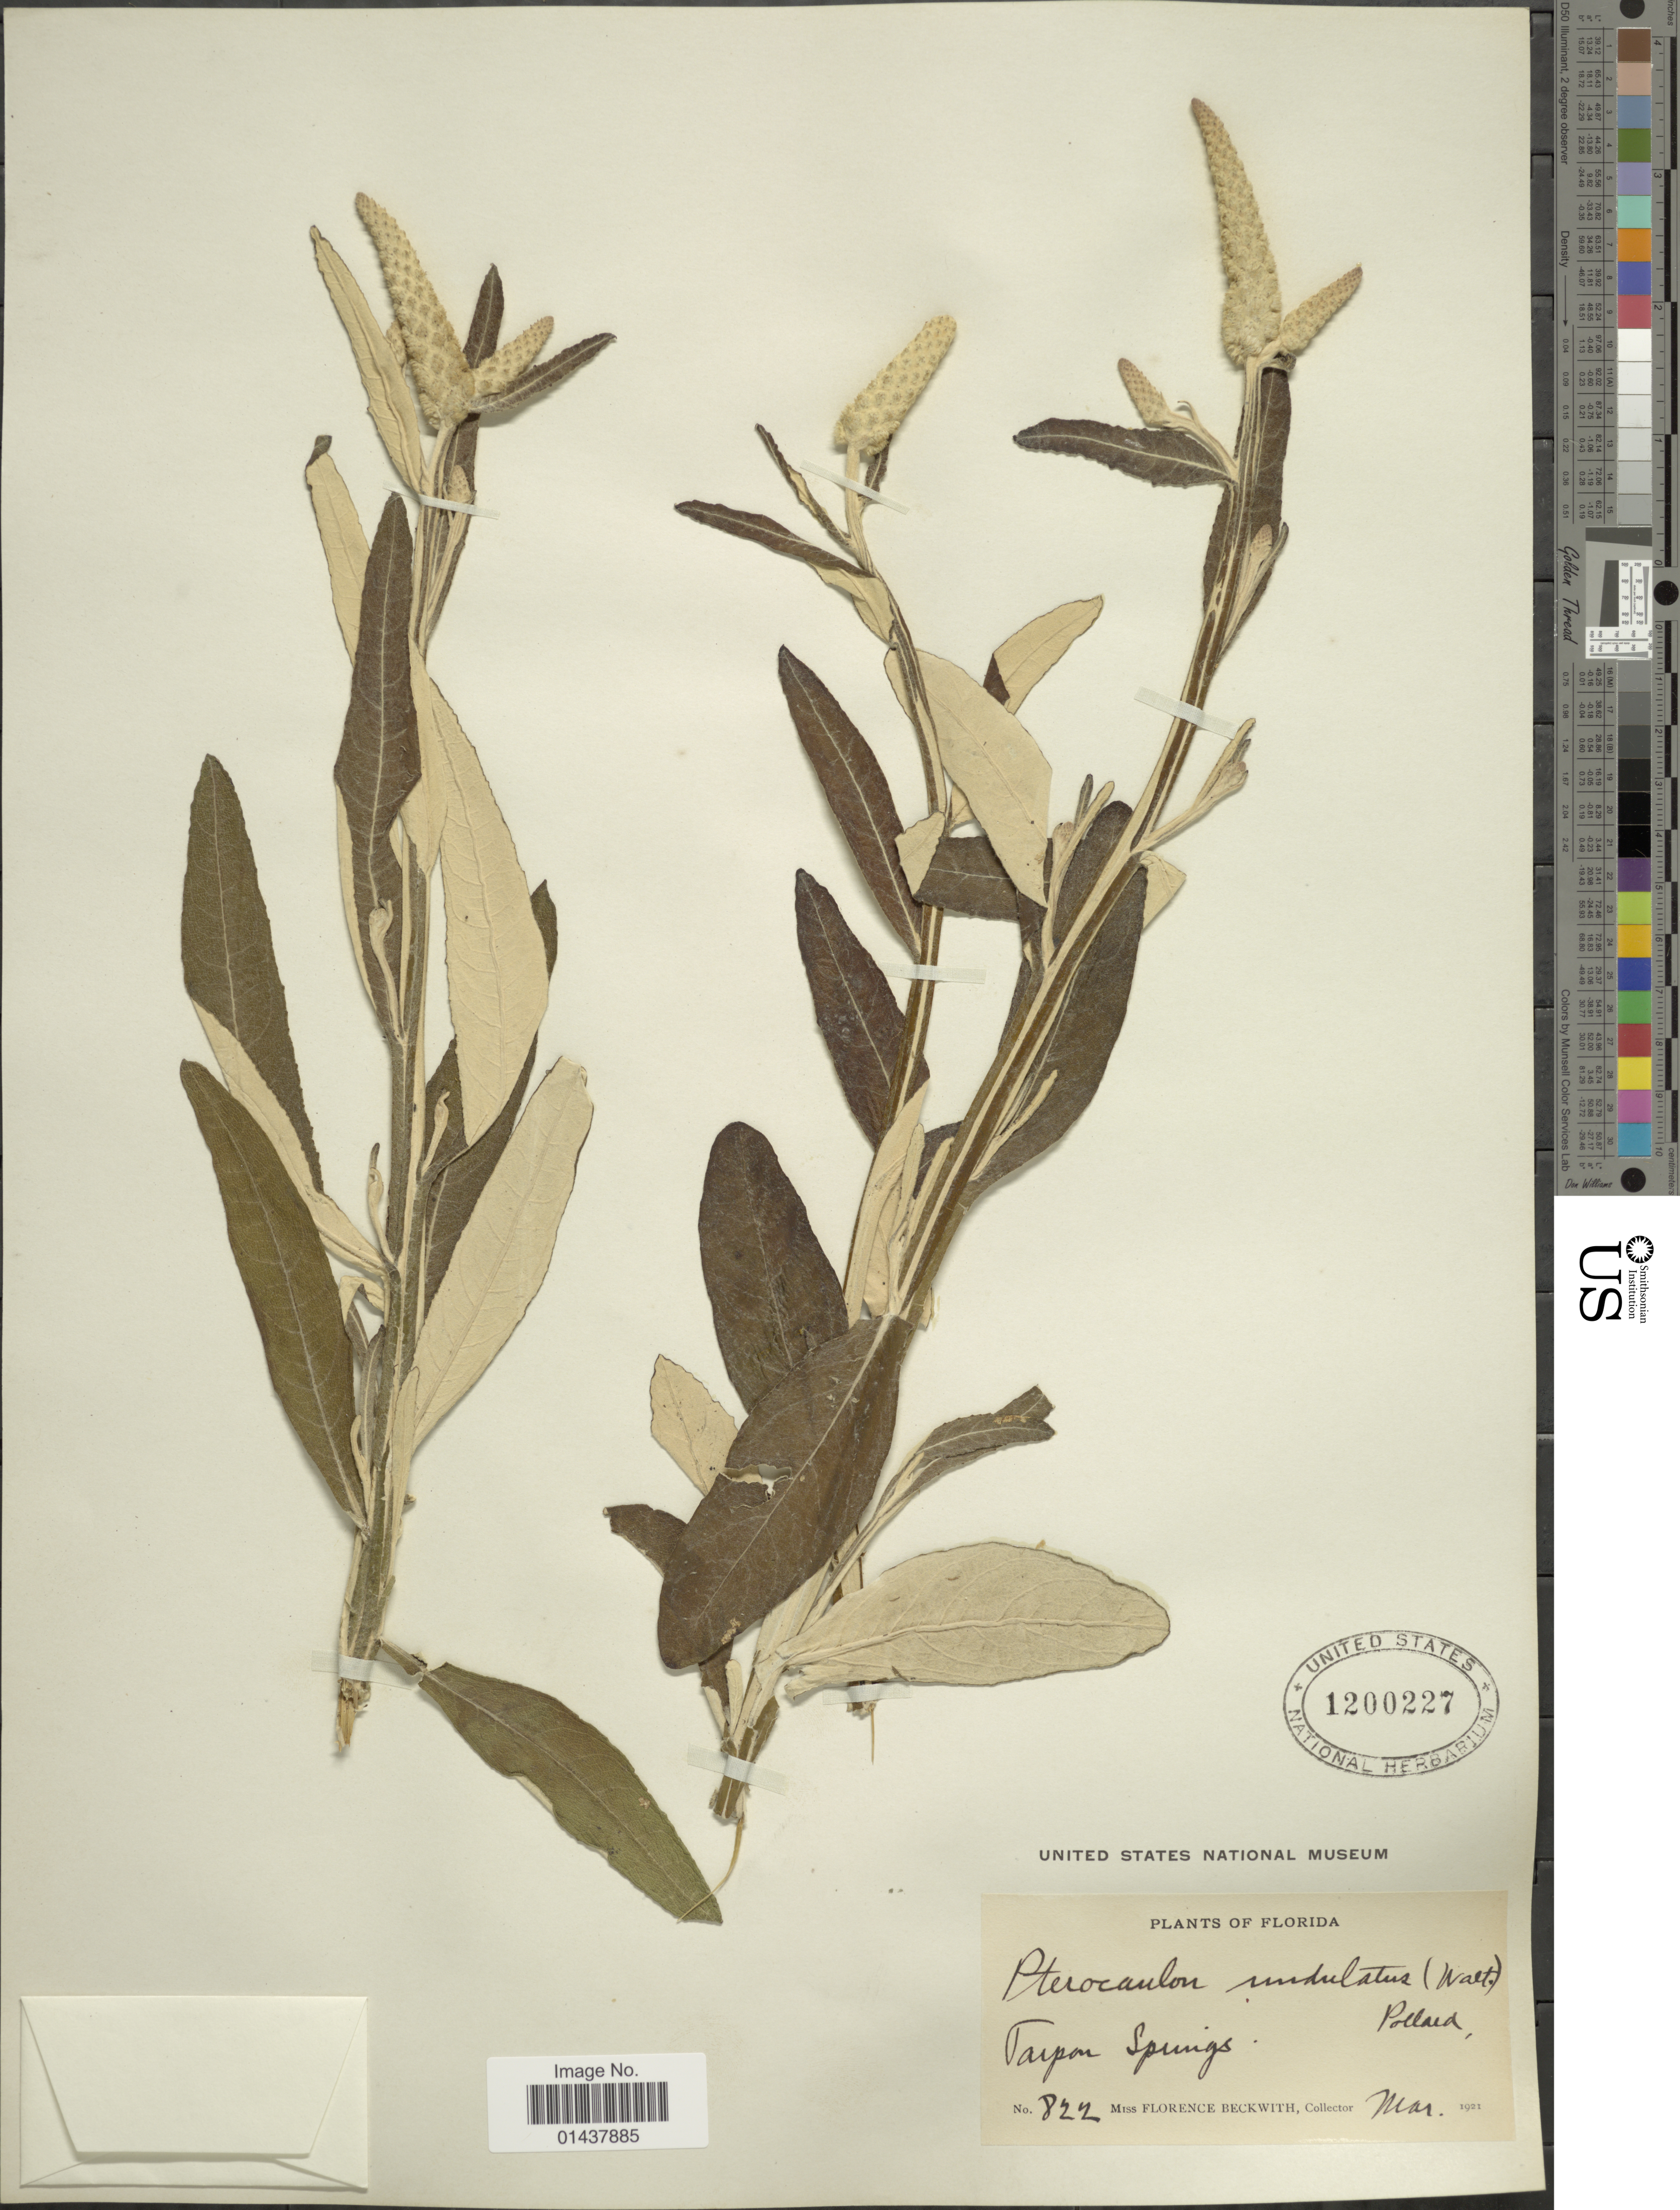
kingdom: Plantae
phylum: Tracheophyta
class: Magnoliopsida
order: Asterales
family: Asteraceae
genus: Pterocaulon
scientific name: Pterocaulon undulatum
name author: C. Mohr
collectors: F. Beckwith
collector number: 822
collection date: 1921-03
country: United States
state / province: Florida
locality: Tarpon Springs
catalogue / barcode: US 1200227